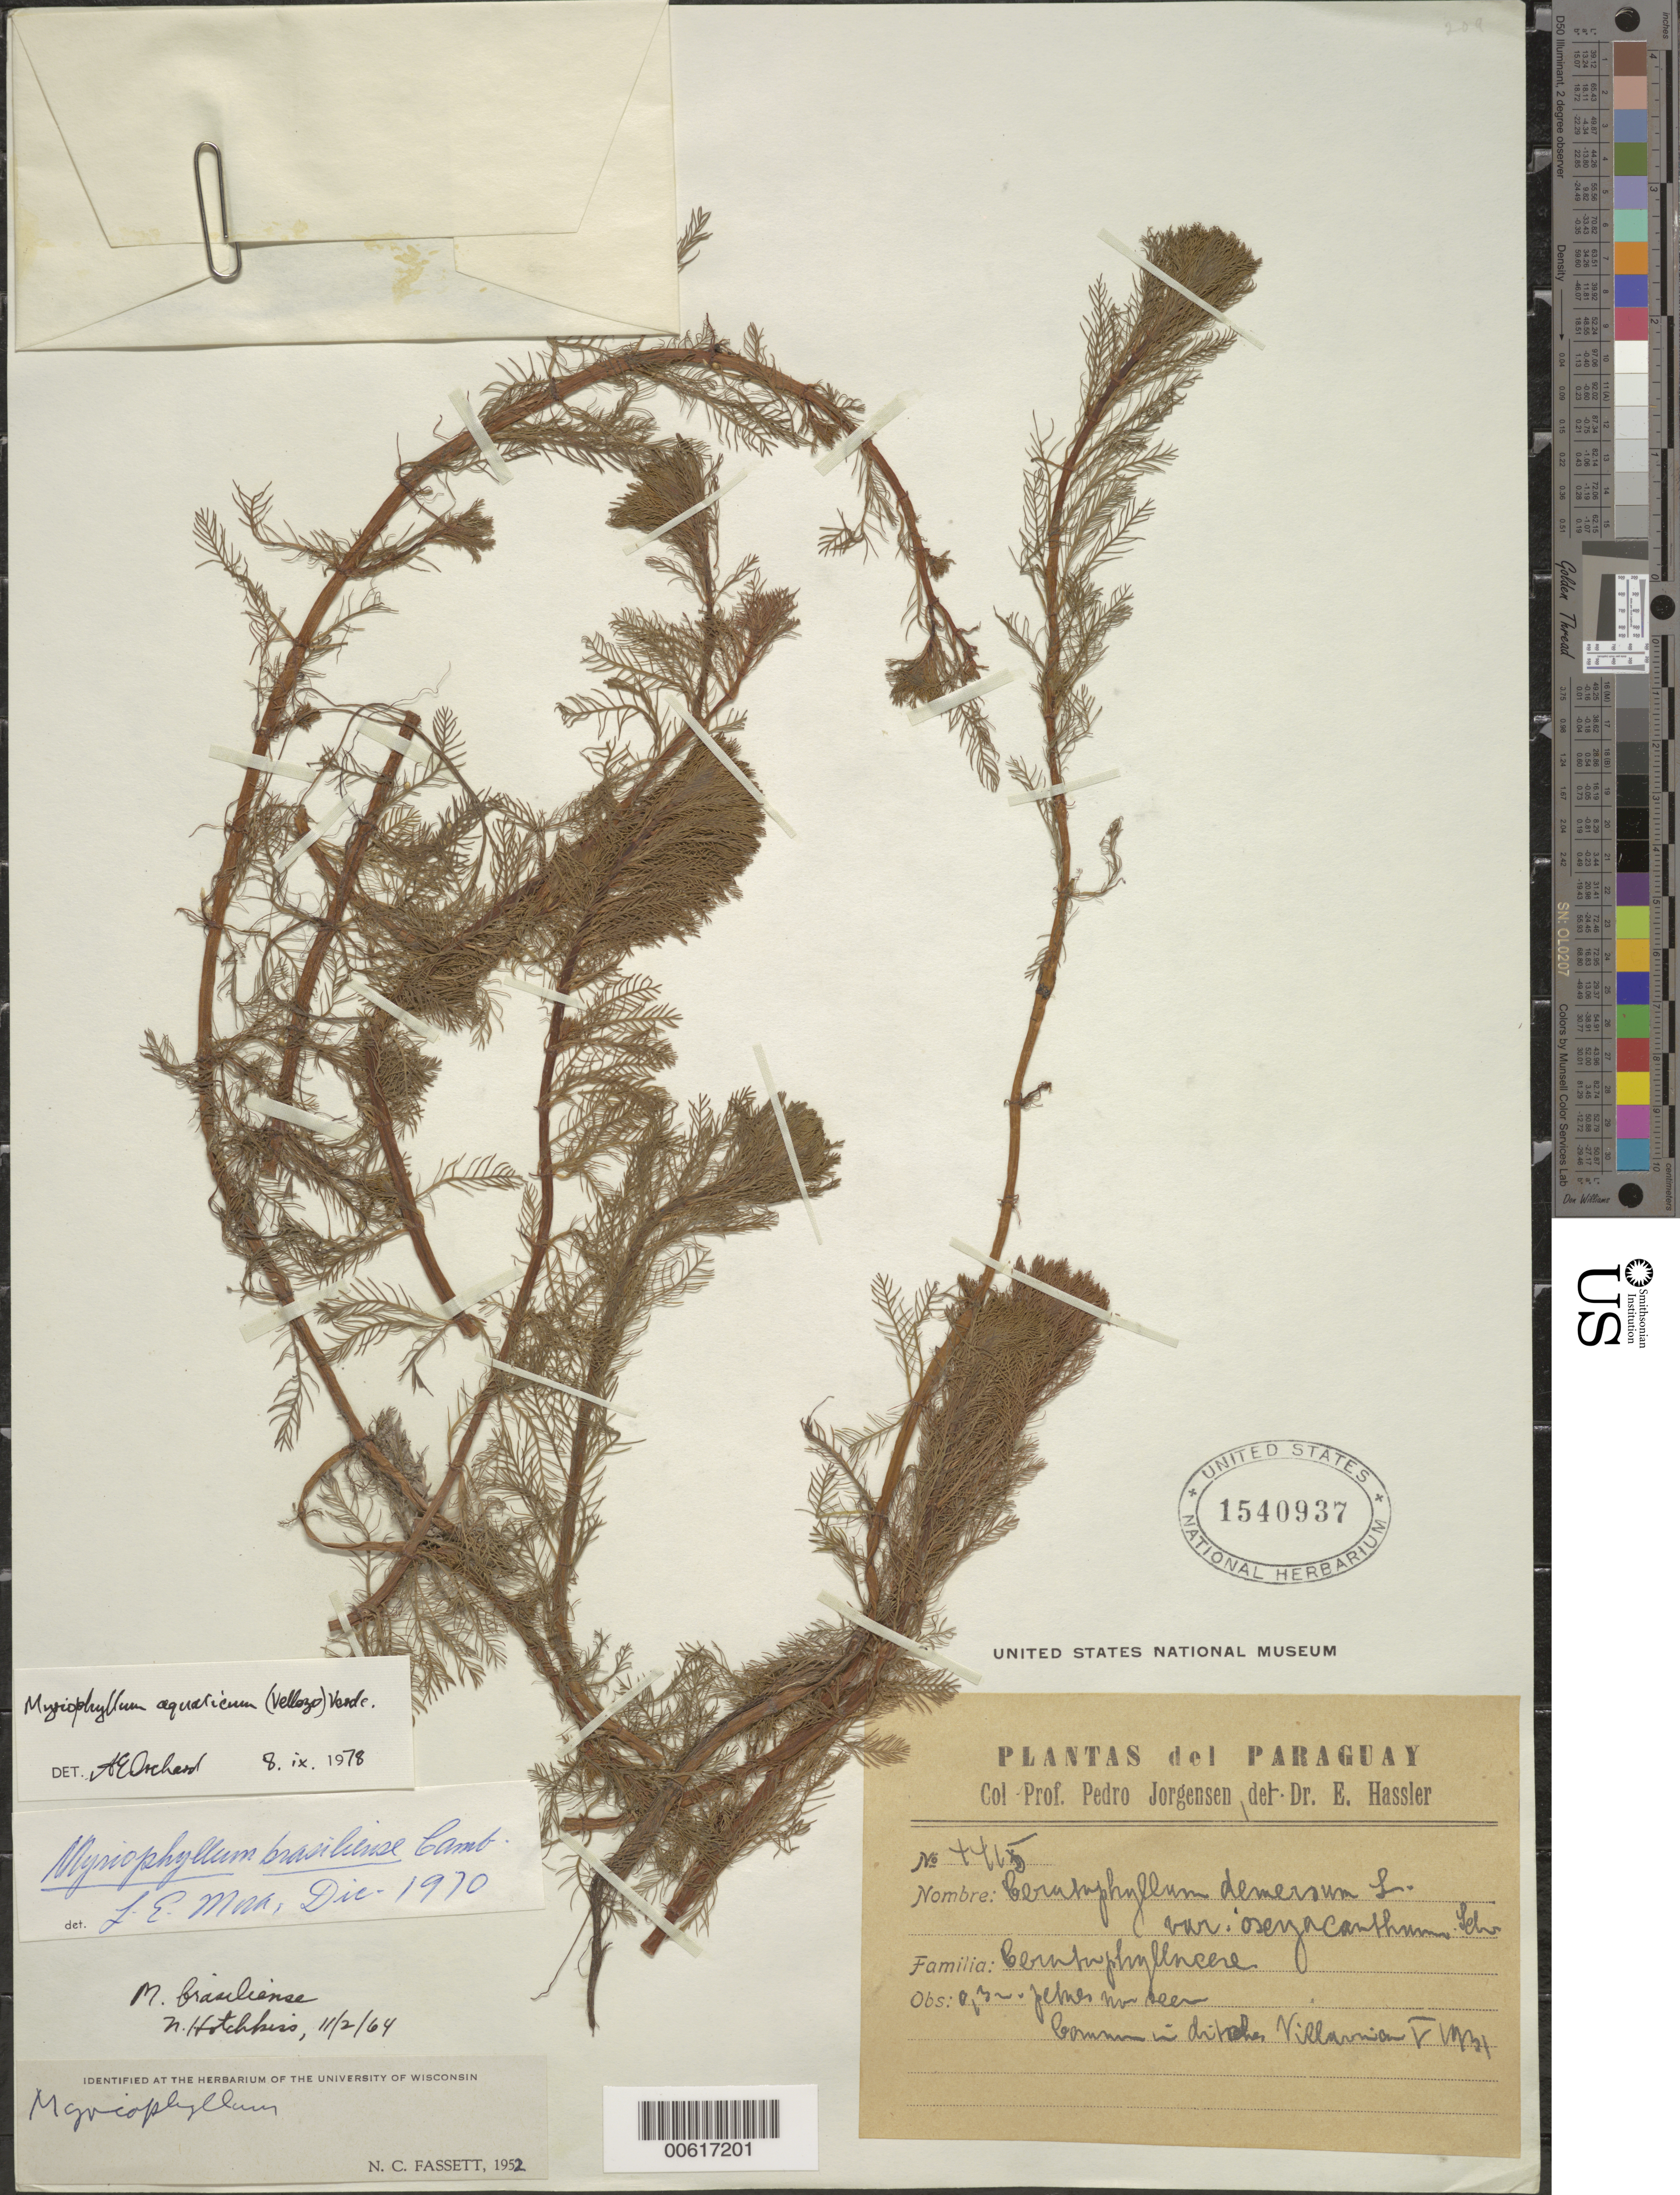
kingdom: Plantae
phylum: Tracheophyta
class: Magnoliopsida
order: Saxifragales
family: Haloragaceae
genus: Myriophyllum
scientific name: Myriophyllum aquaticum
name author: (Vell.) Verdc.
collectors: P. Jörgensen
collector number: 4415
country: Paraguay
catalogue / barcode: US 1540937